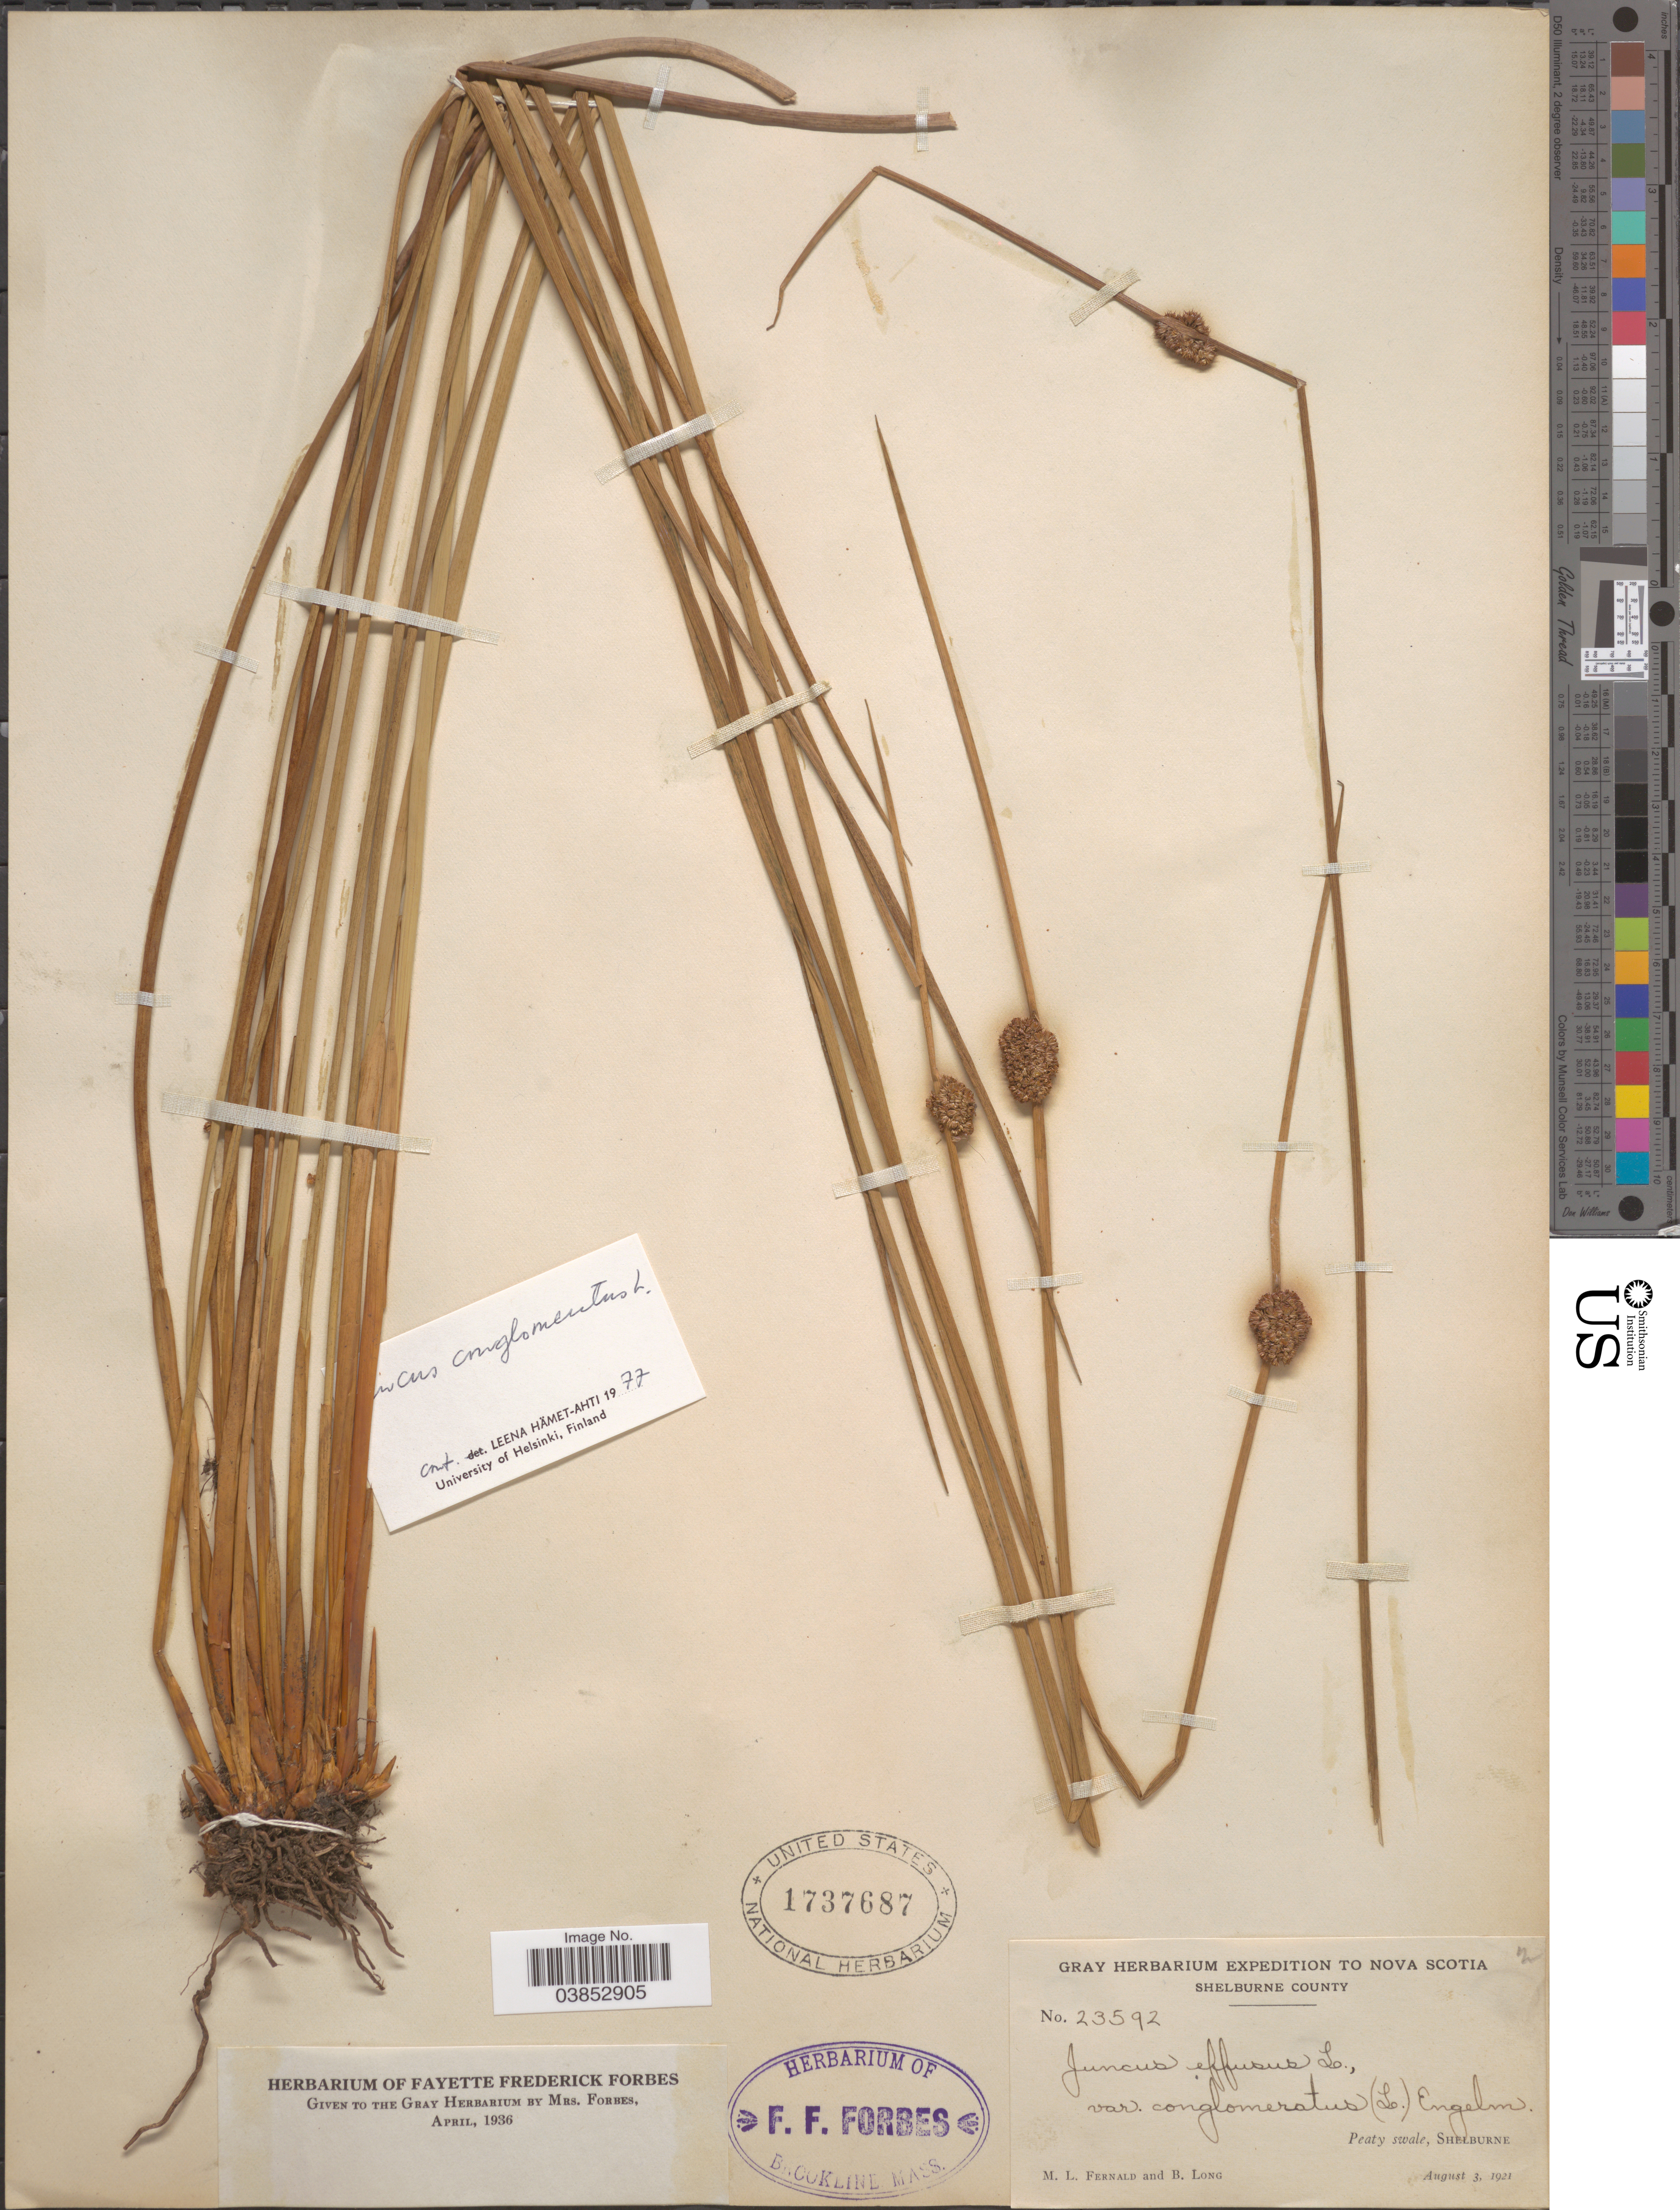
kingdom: Plantae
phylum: Tracheophyta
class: Liliopsida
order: Poales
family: Juncaceae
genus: Juncus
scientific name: Juncus effusus var. conglomeratus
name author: (L.) Engelm.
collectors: M. L. Fernald & B. Long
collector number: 23592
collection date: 1921-08-03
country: Canada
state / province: Nova Scotia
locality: To Nova Scotia. Shelburne County. Peaty swale, Shelburne.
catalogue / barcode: US 1737687